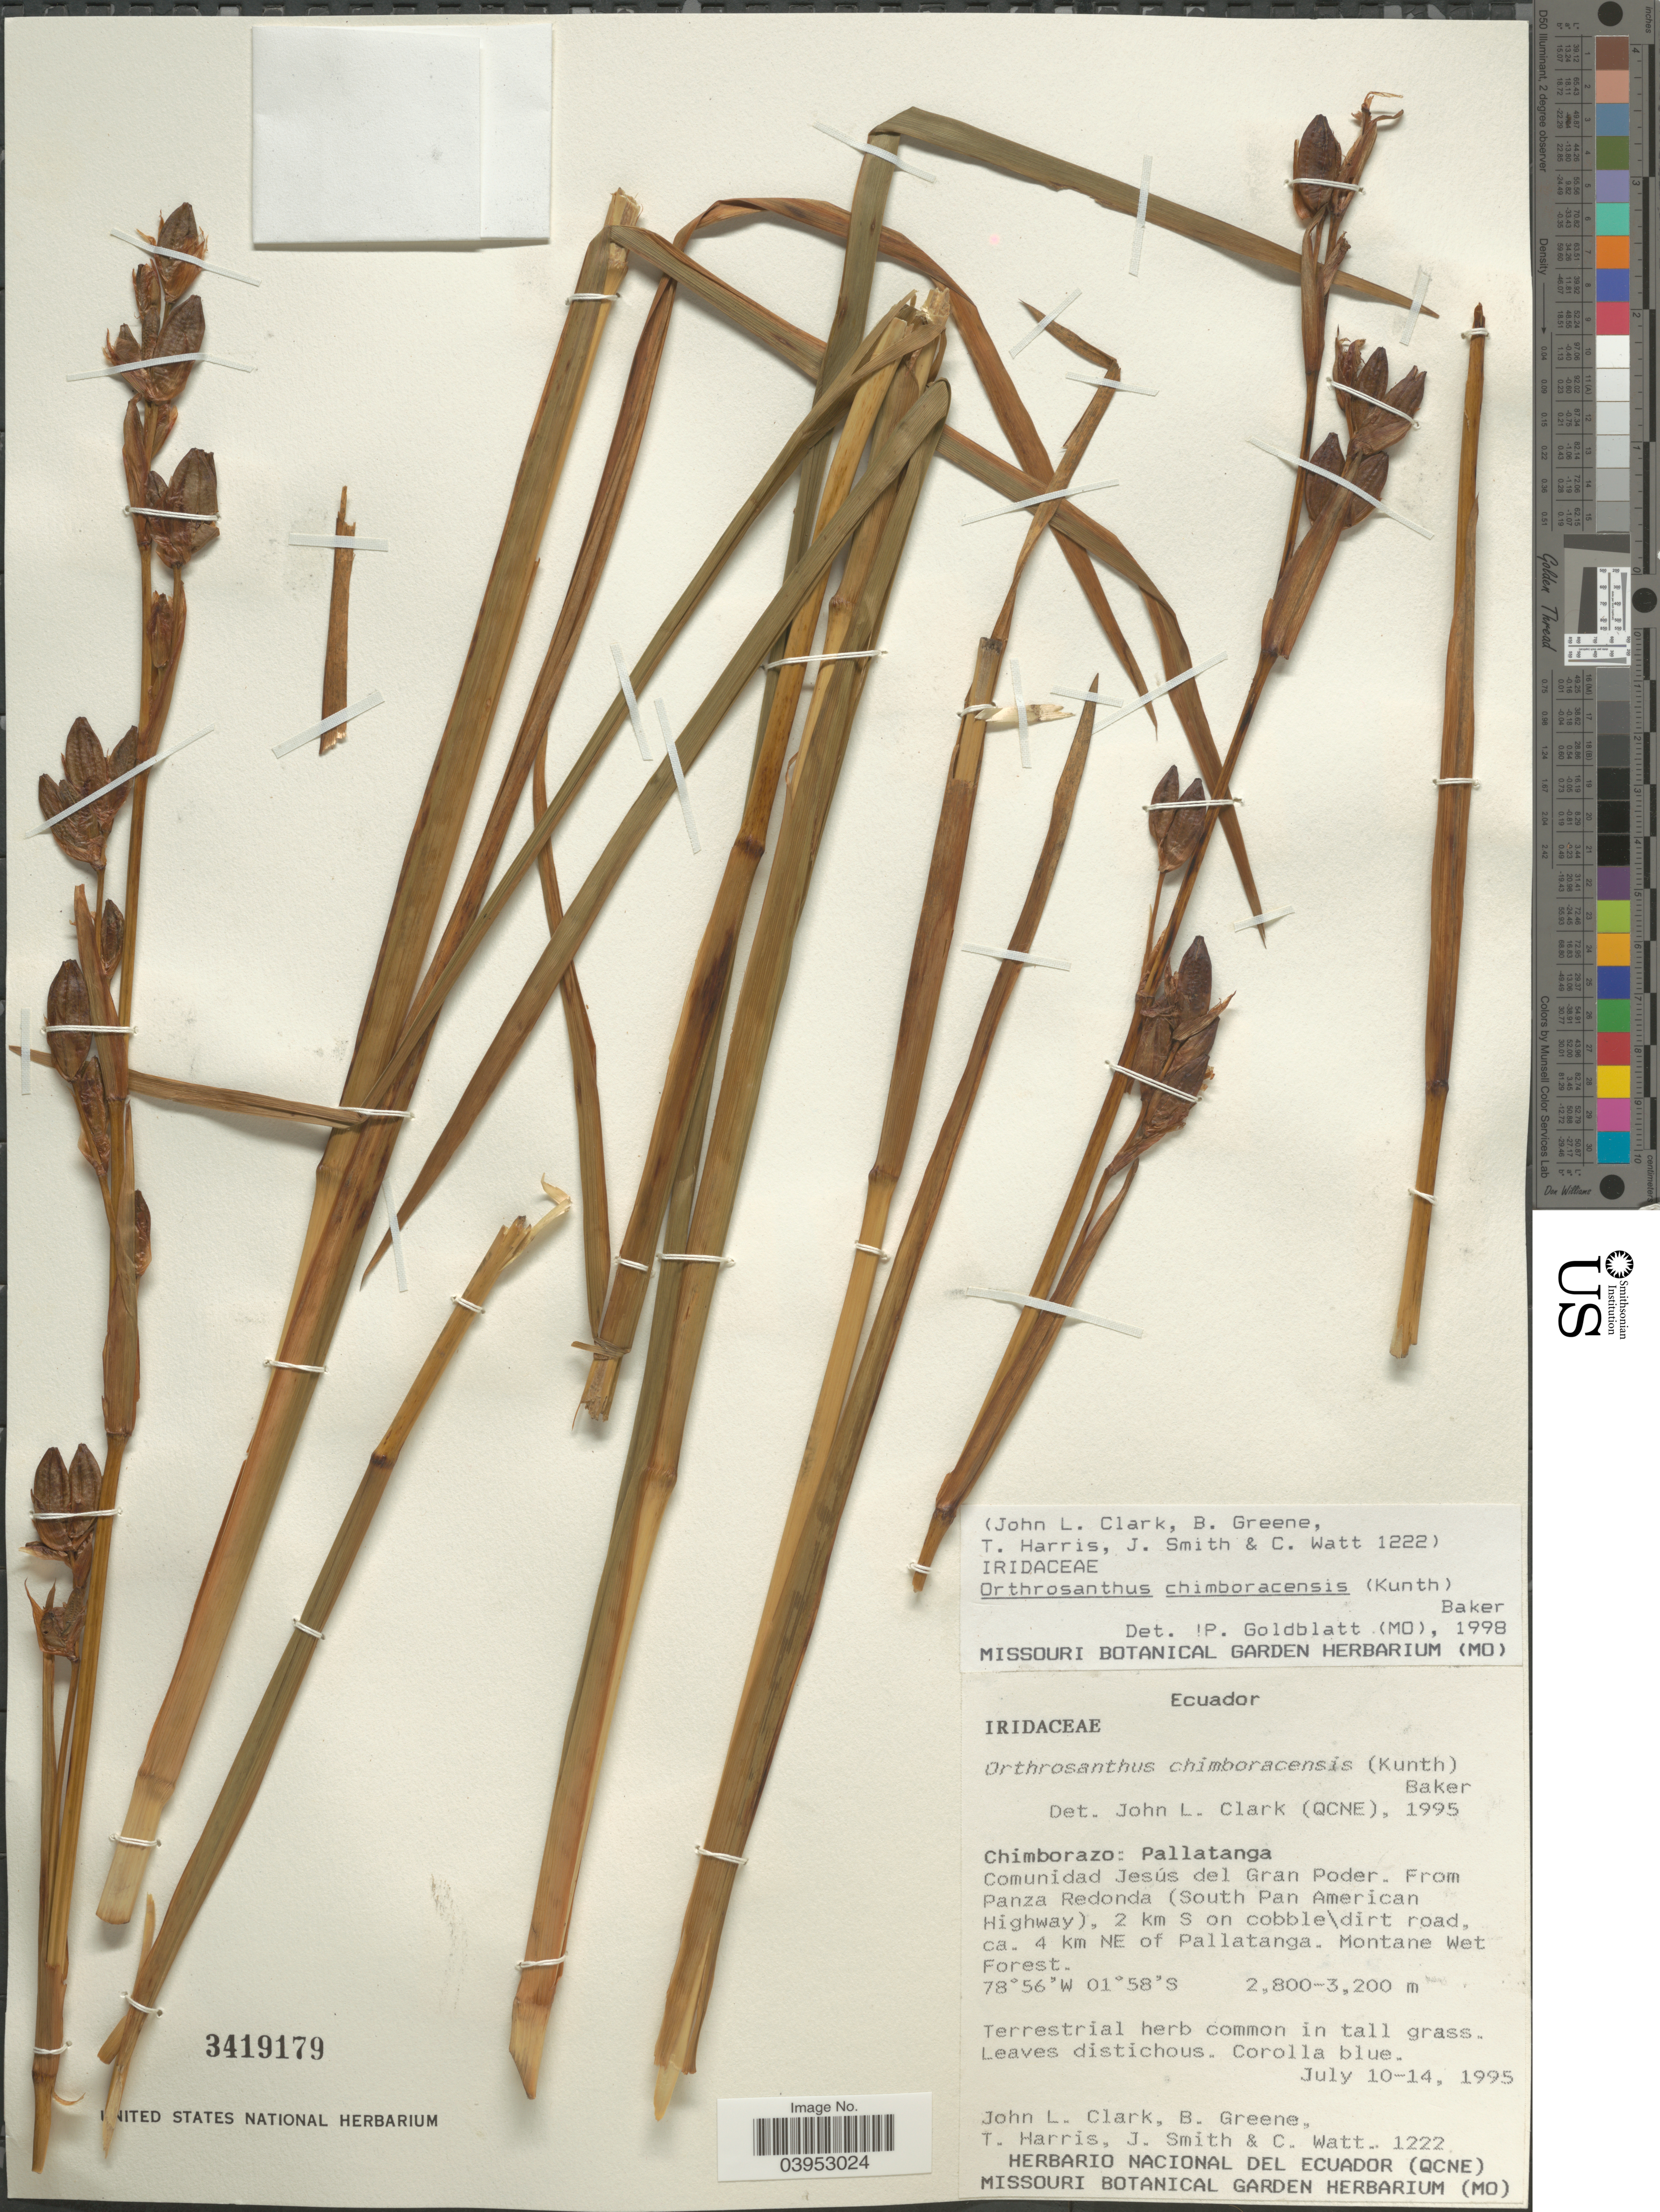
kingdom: Plantae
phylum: Tracheophyta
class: Liliopsida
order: Asparagales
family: Iridaceae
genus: Orthrosanthus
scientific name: Orthrosanthus chimboracensis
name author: (Kunth) Baker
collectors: J. L. Clark, B. Greene, T. Harris, J. Smith & C. Watt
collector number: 1222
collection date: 1995-07-10/1995-07-14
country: Ecuador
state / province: Chimborazo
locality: Pallatanga. Comunidad Jesús del Gran Poder. From Panza Redonda (South Pan American Highway), 2 km S on cobble/dirt road, ca. 4 km NE of Pallatanga. Montane Wet Forest.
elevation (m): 2800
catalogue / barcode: US 3419179